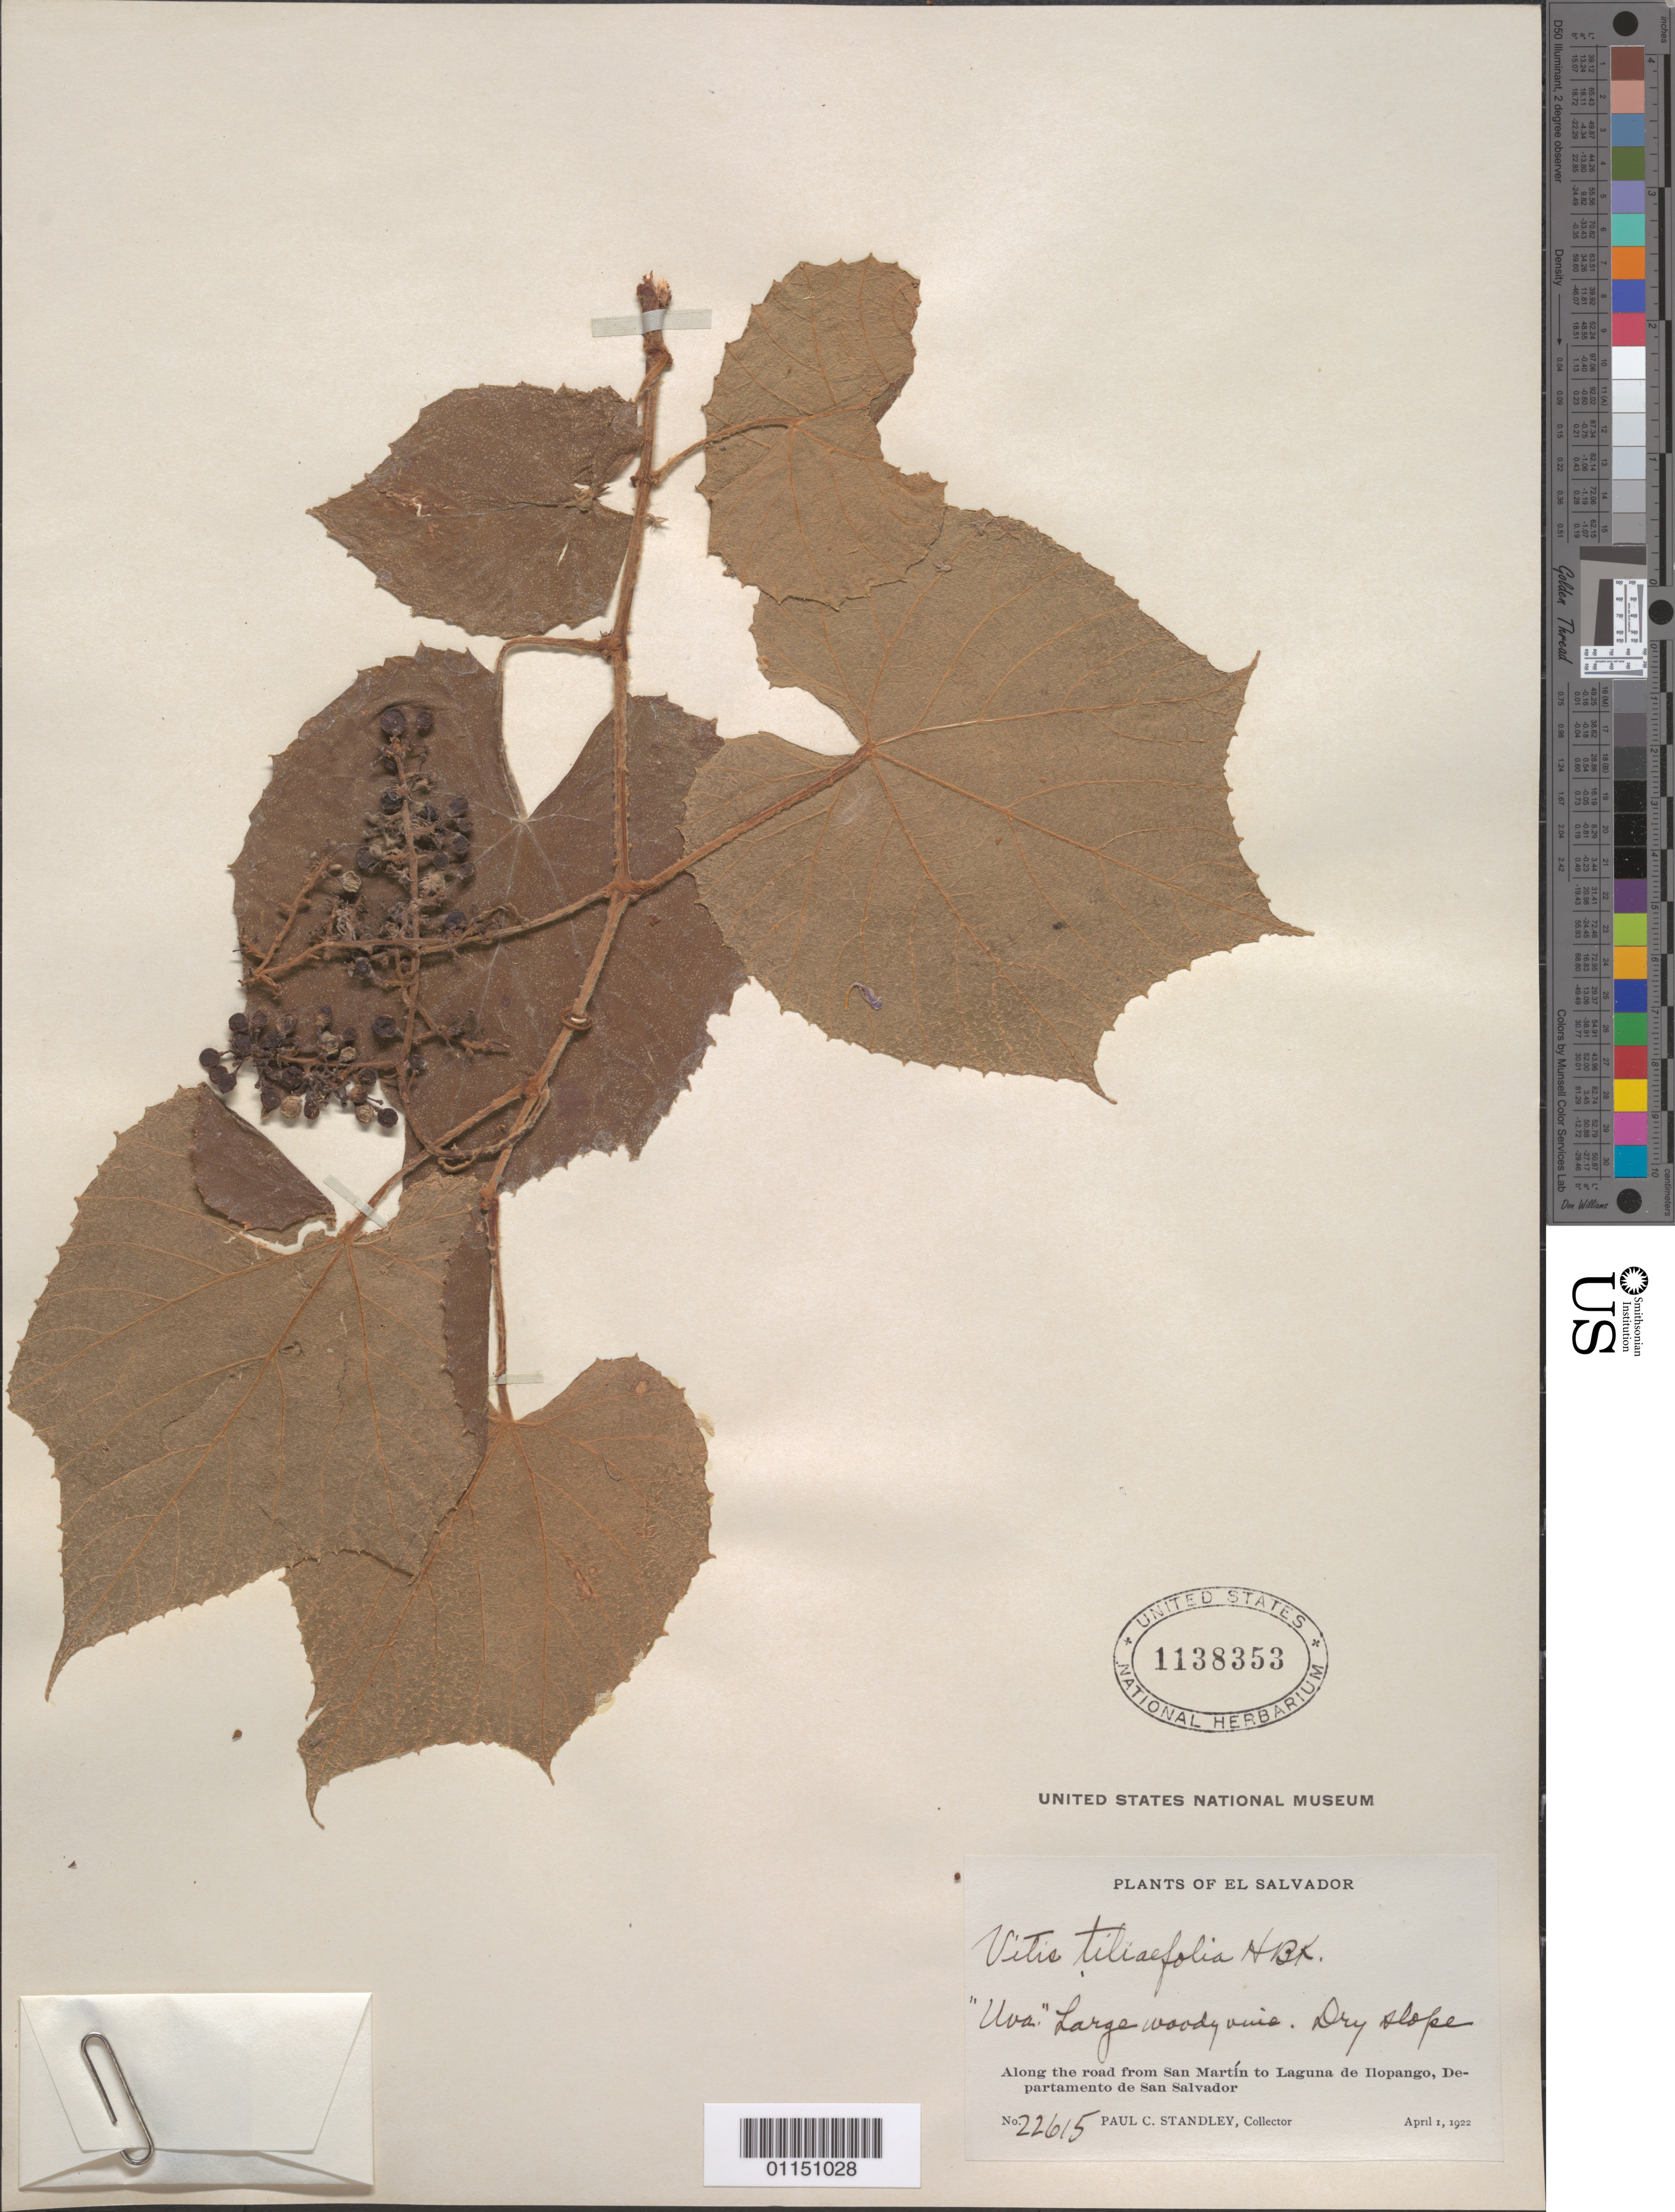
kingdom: Plantae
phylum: Tracheophyta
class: Magnoliopsida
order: Vitales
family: Vitaceae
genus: Vitis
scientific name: Vitis tiliaefolia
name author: Willd.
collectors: P. C. Standley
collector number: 22615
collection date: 1922-04-01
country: El Salvador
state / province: San Salvador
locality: Along the road from San Martin to Laguna de Ilopango.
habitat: Large woody vine.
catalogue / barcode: US 1138353